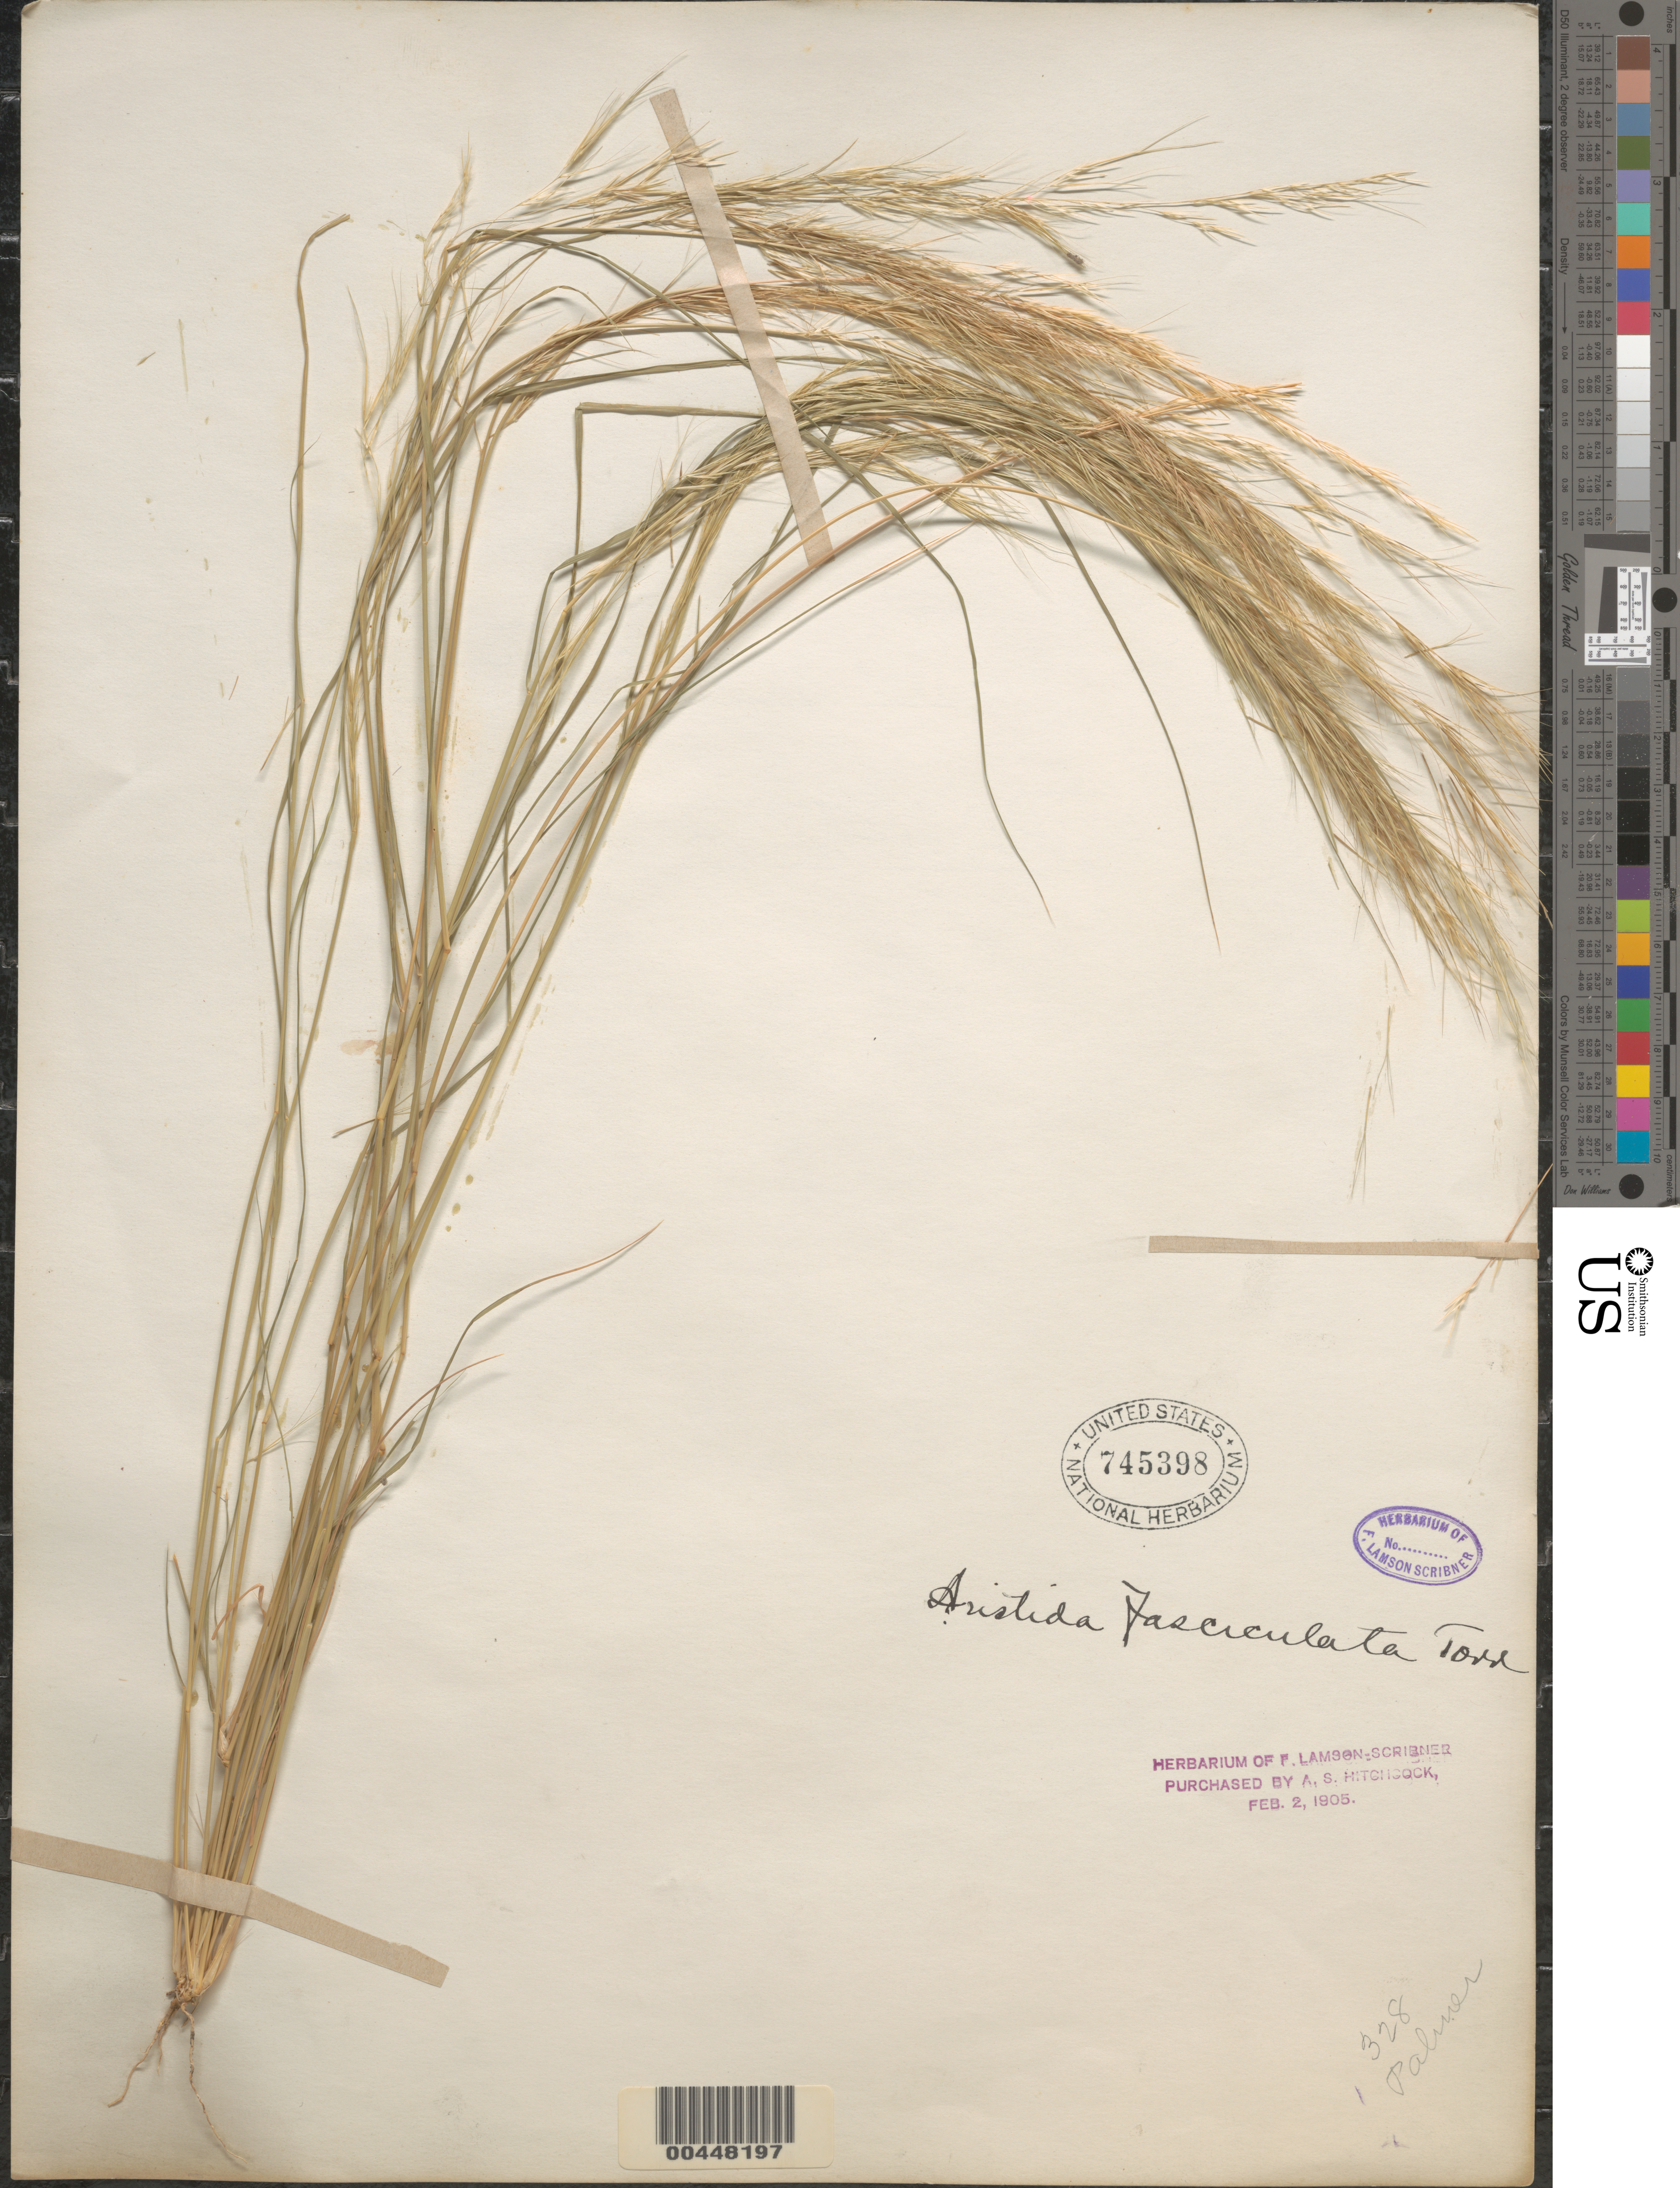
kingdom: Plantae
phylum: Tracheophyta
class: Liliopsida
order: Poales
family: Poaceae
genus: Aristida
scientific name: Aristida adscensionis var. nigrescens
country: Mexico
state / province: Durango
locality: San Ramon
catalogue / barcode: US 745398